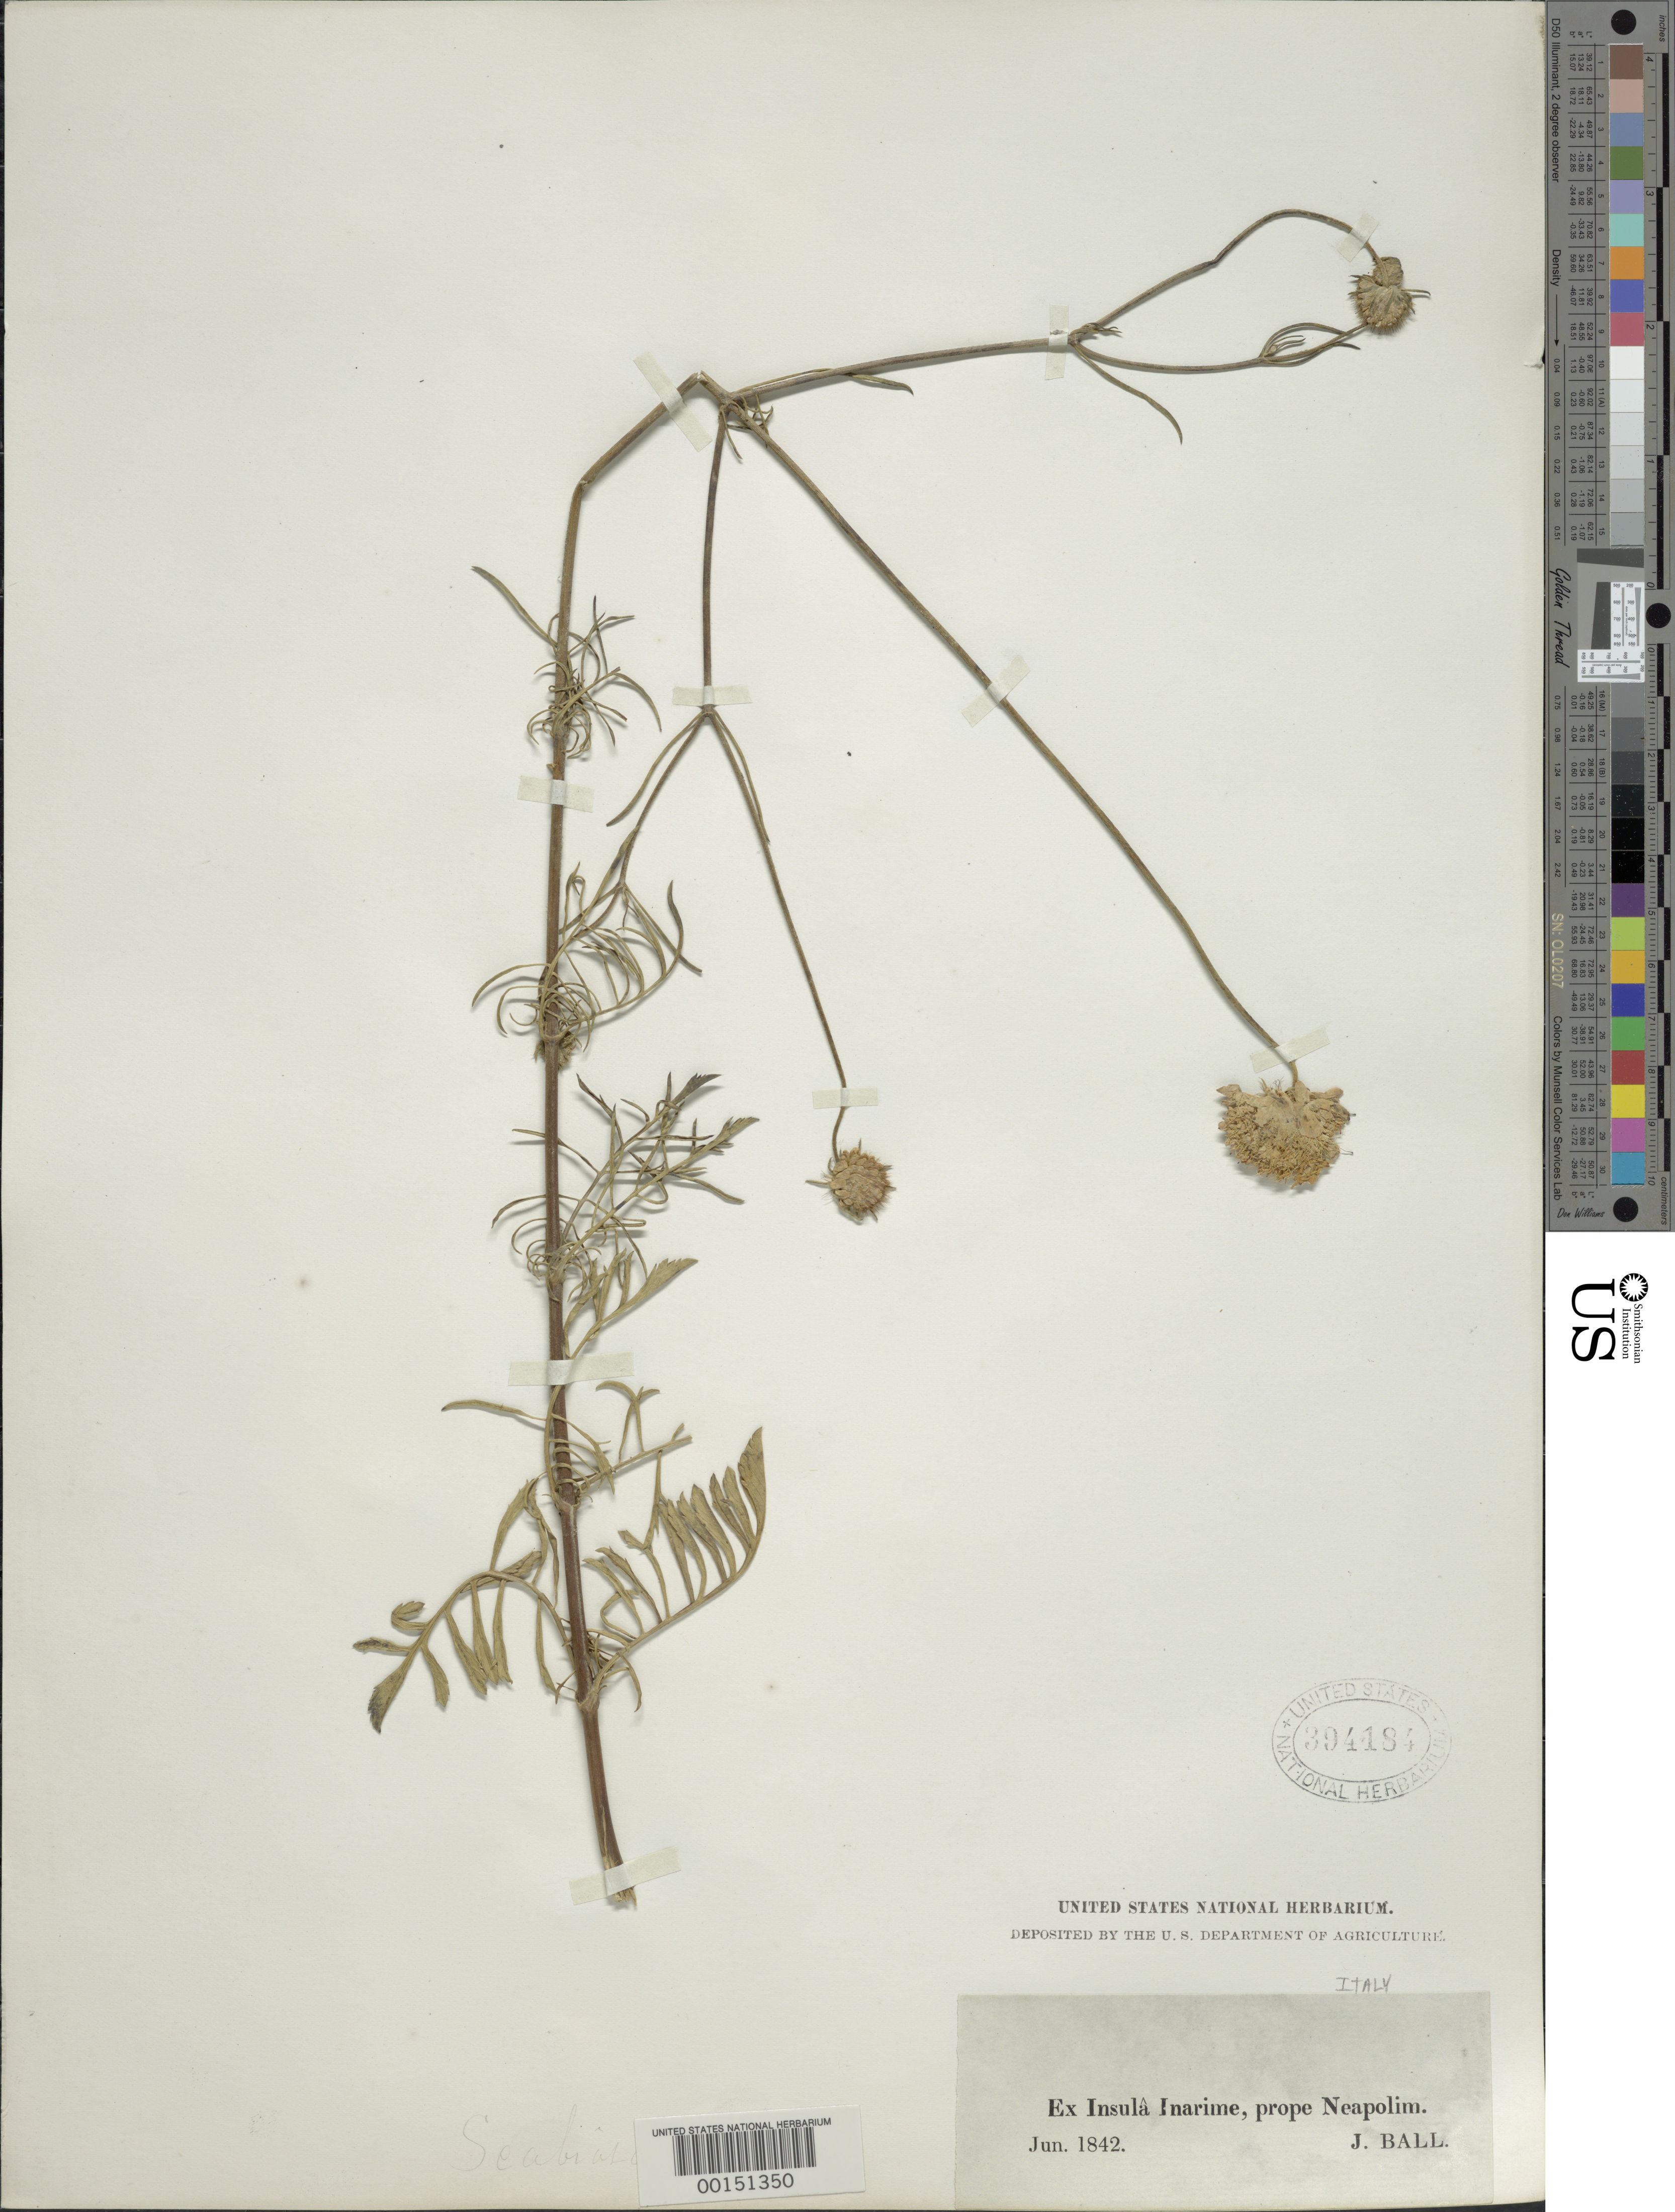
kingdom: Plantae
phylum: Tracheophyta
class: Magnoliopsida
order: Dipsacales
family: Caprifoliaceae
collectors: J. Ball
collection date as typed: Jun 1842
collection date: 1842-06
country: Italy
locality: Inarime Island, Napoli Prov.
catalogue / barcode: US 394184